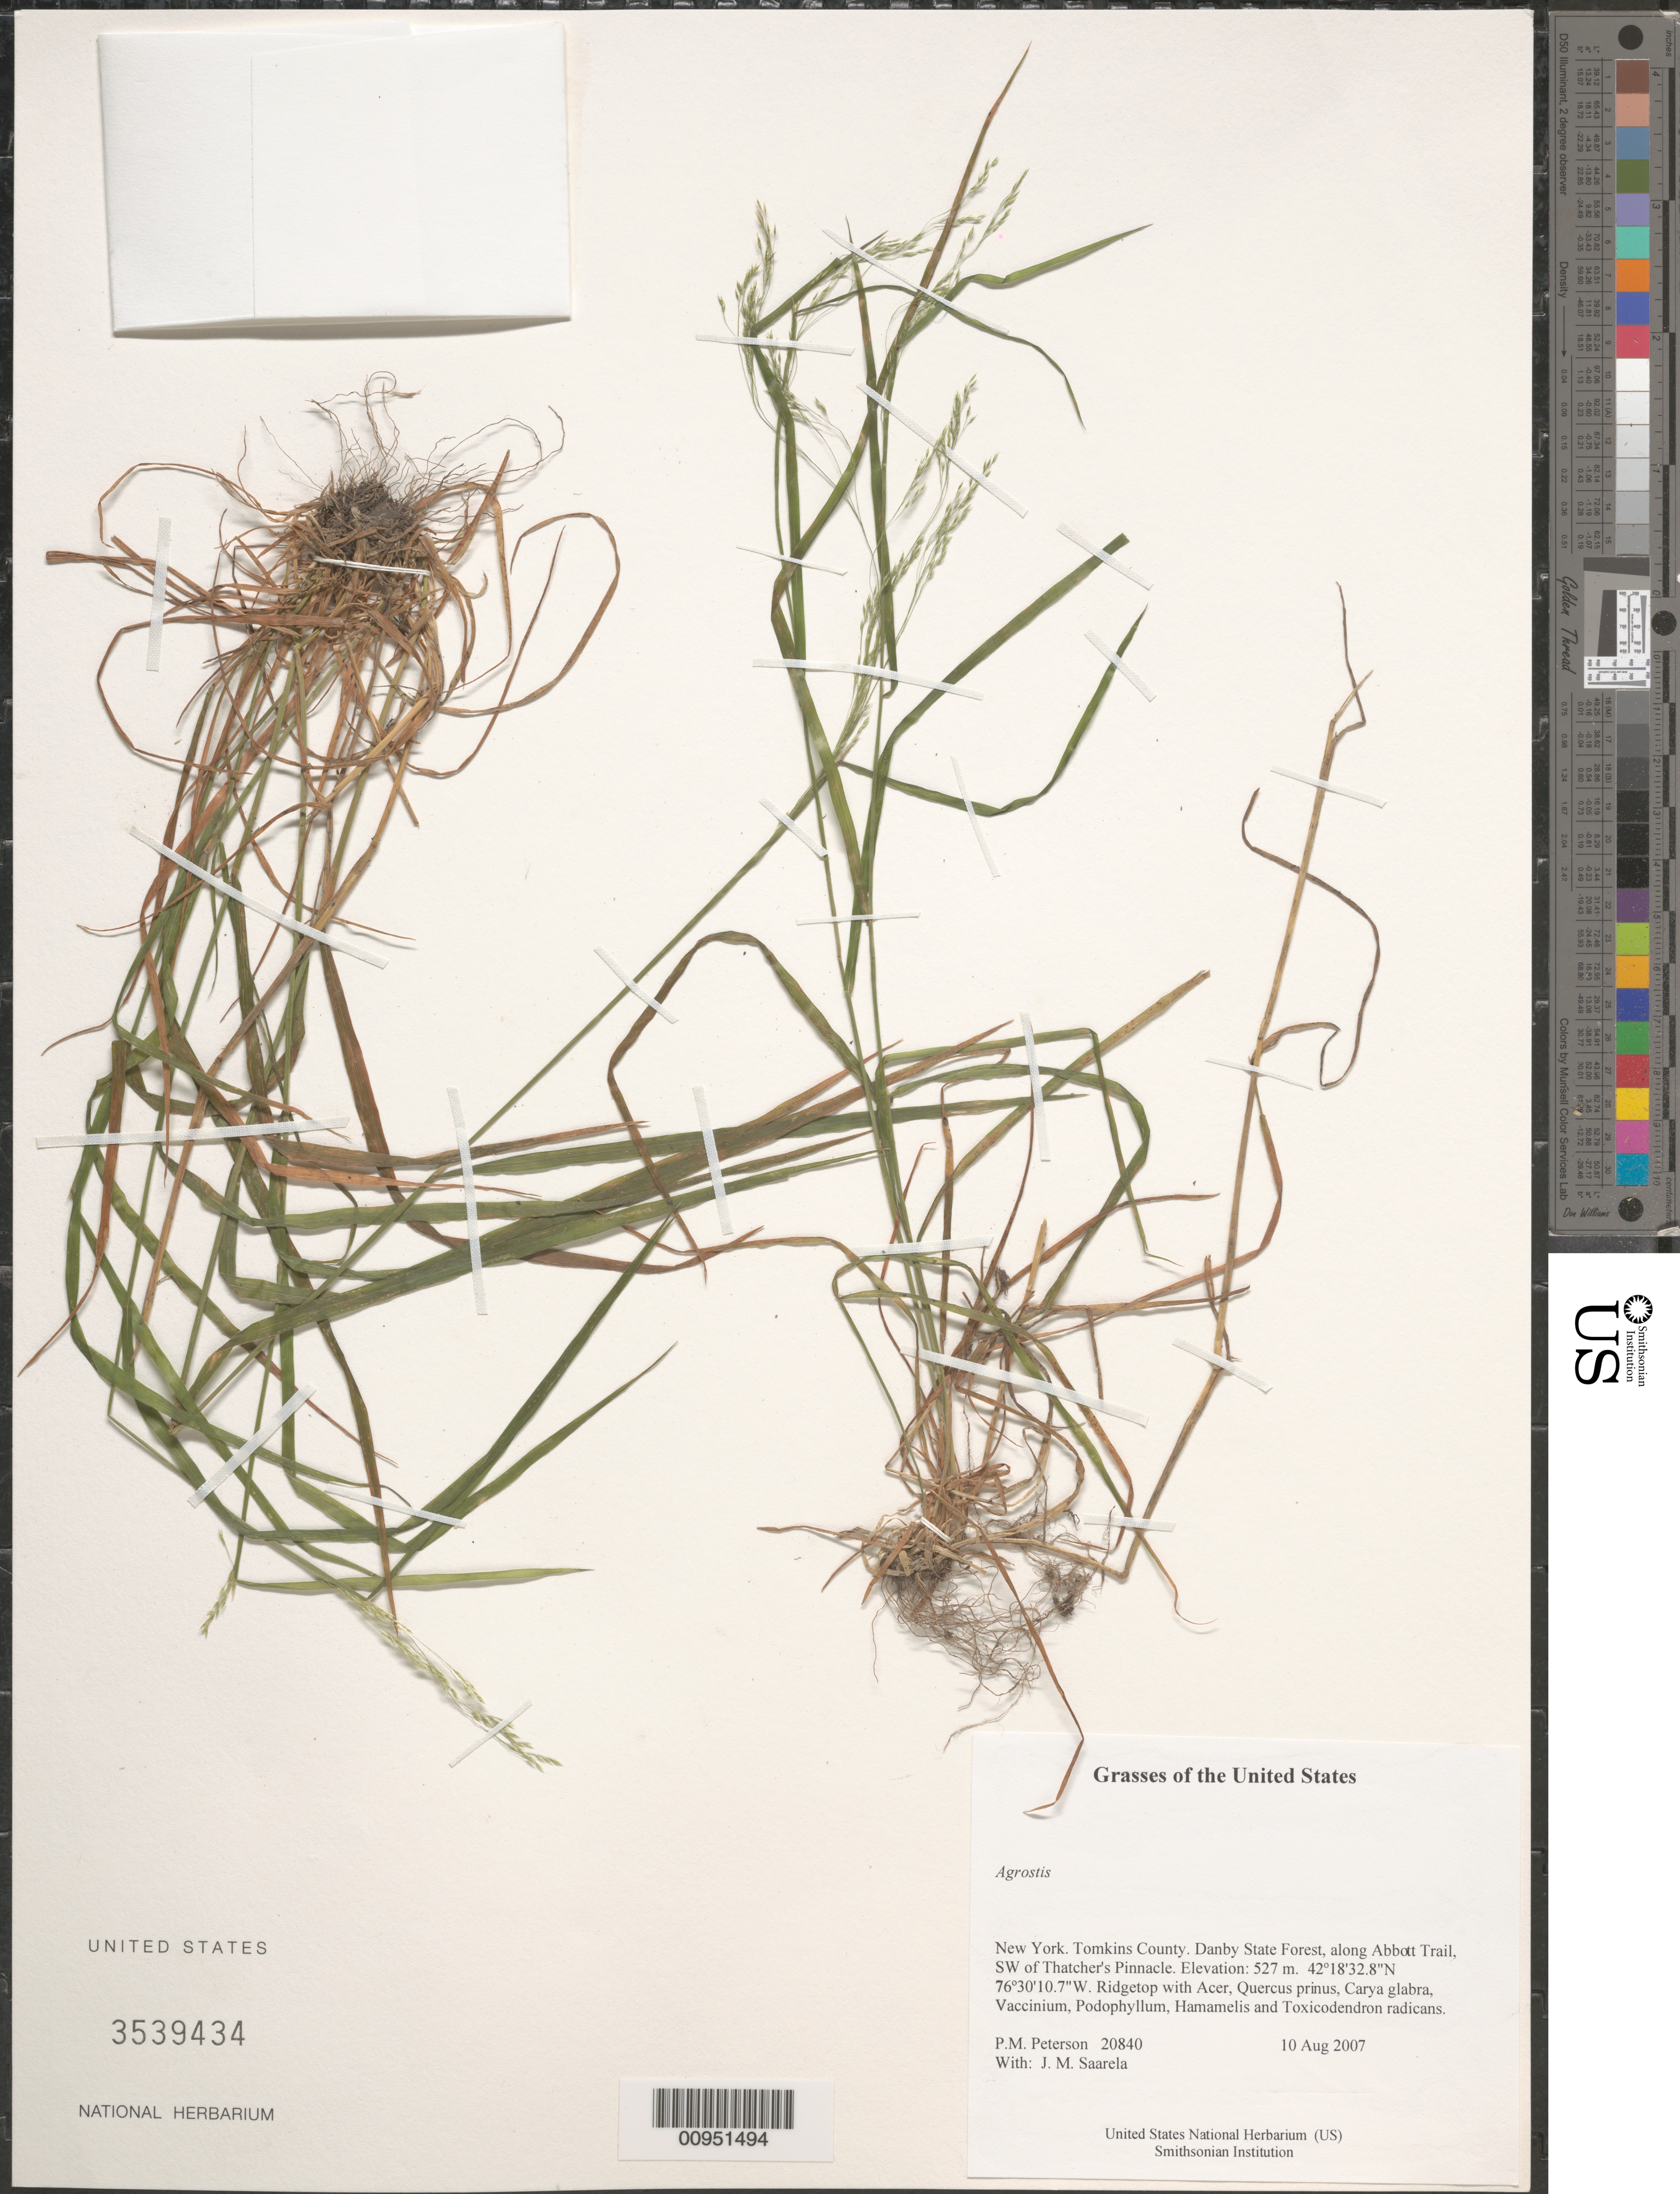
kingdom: Plantae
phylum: Tracheophyta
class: Liliopsida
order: Poales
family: Poaceae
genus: Agrostis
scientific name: Agrostis sp.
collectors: P. M. Peterson & J. Saarela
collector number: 20840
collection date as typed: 10 Aug 2007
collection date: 2007-08-10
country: United States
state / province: New York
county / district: Tomkins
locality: Danby State Forest, along Abbott Trail, SW of Thatcher's Pinnacle.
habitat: Ridgetop with Acer, Quercus prinus, Carya glabra, Vaccinium, Podophyllum, Hamamelis and Toxicodendron radicans.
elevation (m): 527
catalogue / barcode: US 3539434